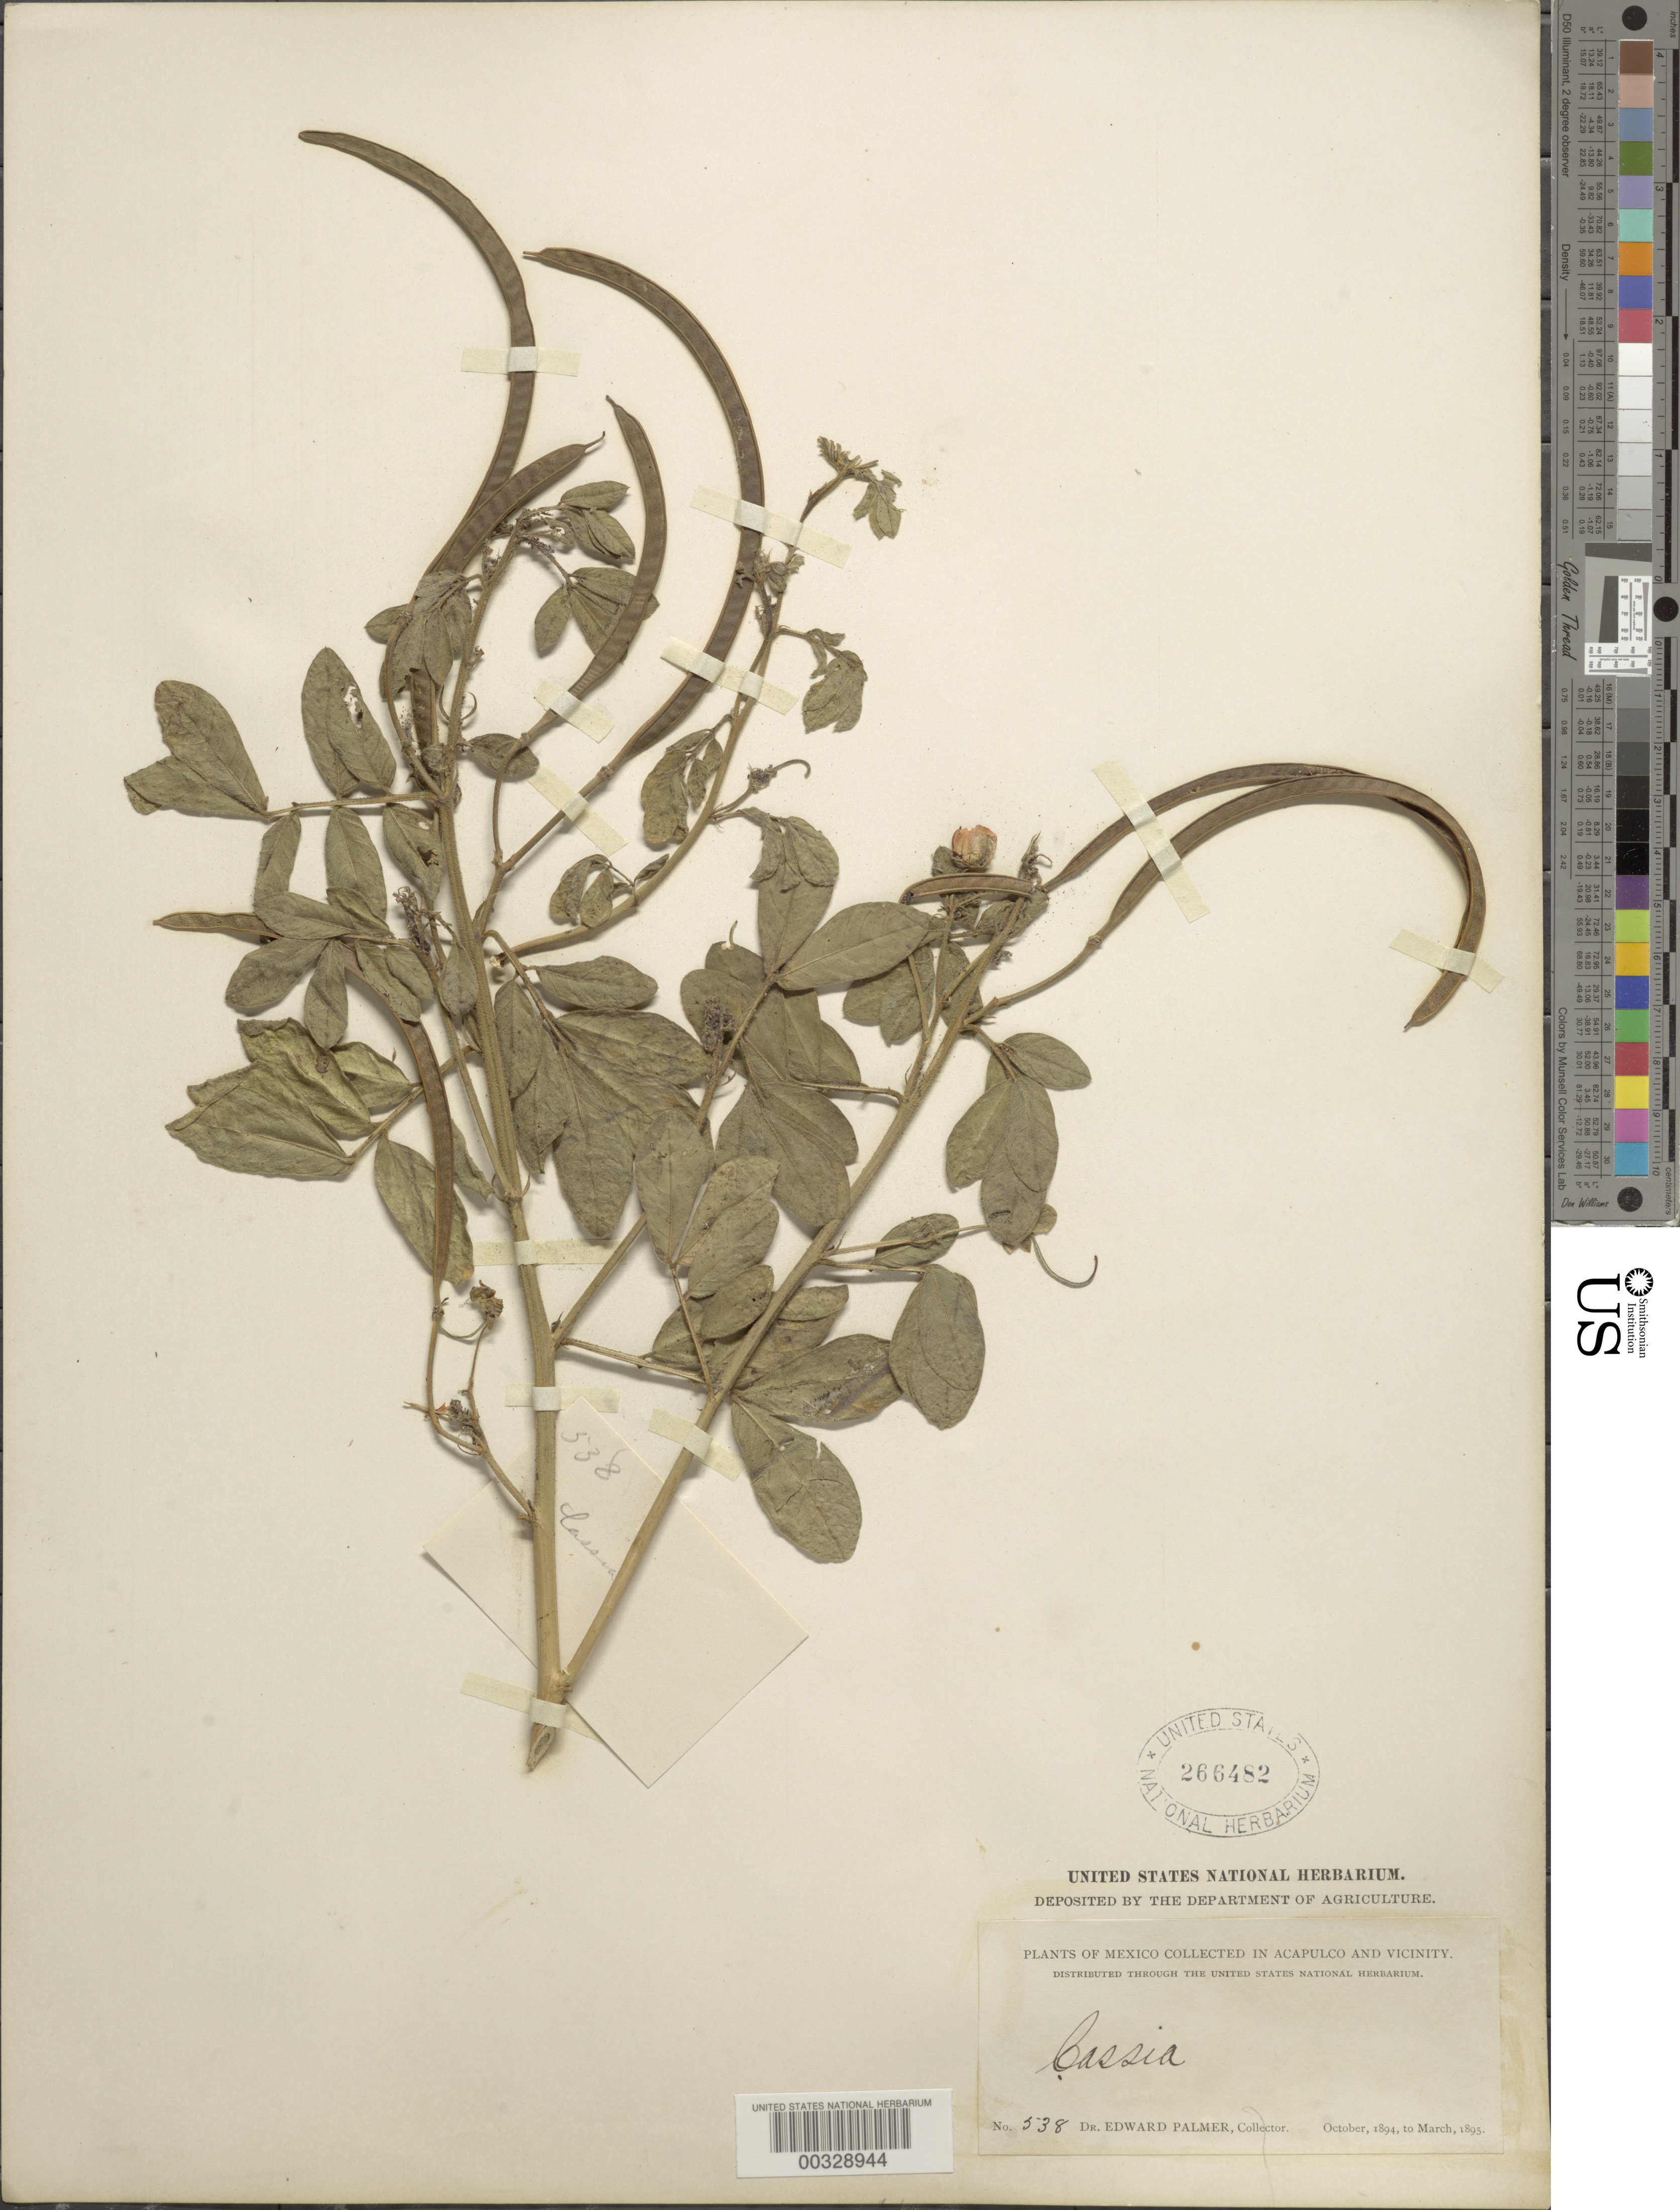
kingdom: Plantae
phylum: Tracheophyta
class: Magnoliopsida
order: Fabales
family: Fabaceae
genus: Senna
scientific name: Senna leiophylla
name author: (Vogel) H.S. Irwin & Barneby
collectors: E. Palmer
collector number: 538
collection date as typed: Oct 1894 to -- Mar 1895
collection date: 1894-10/1895-03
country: Mexico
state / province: Guerrero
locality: Acapulco and vicinity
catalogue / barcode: US 266482